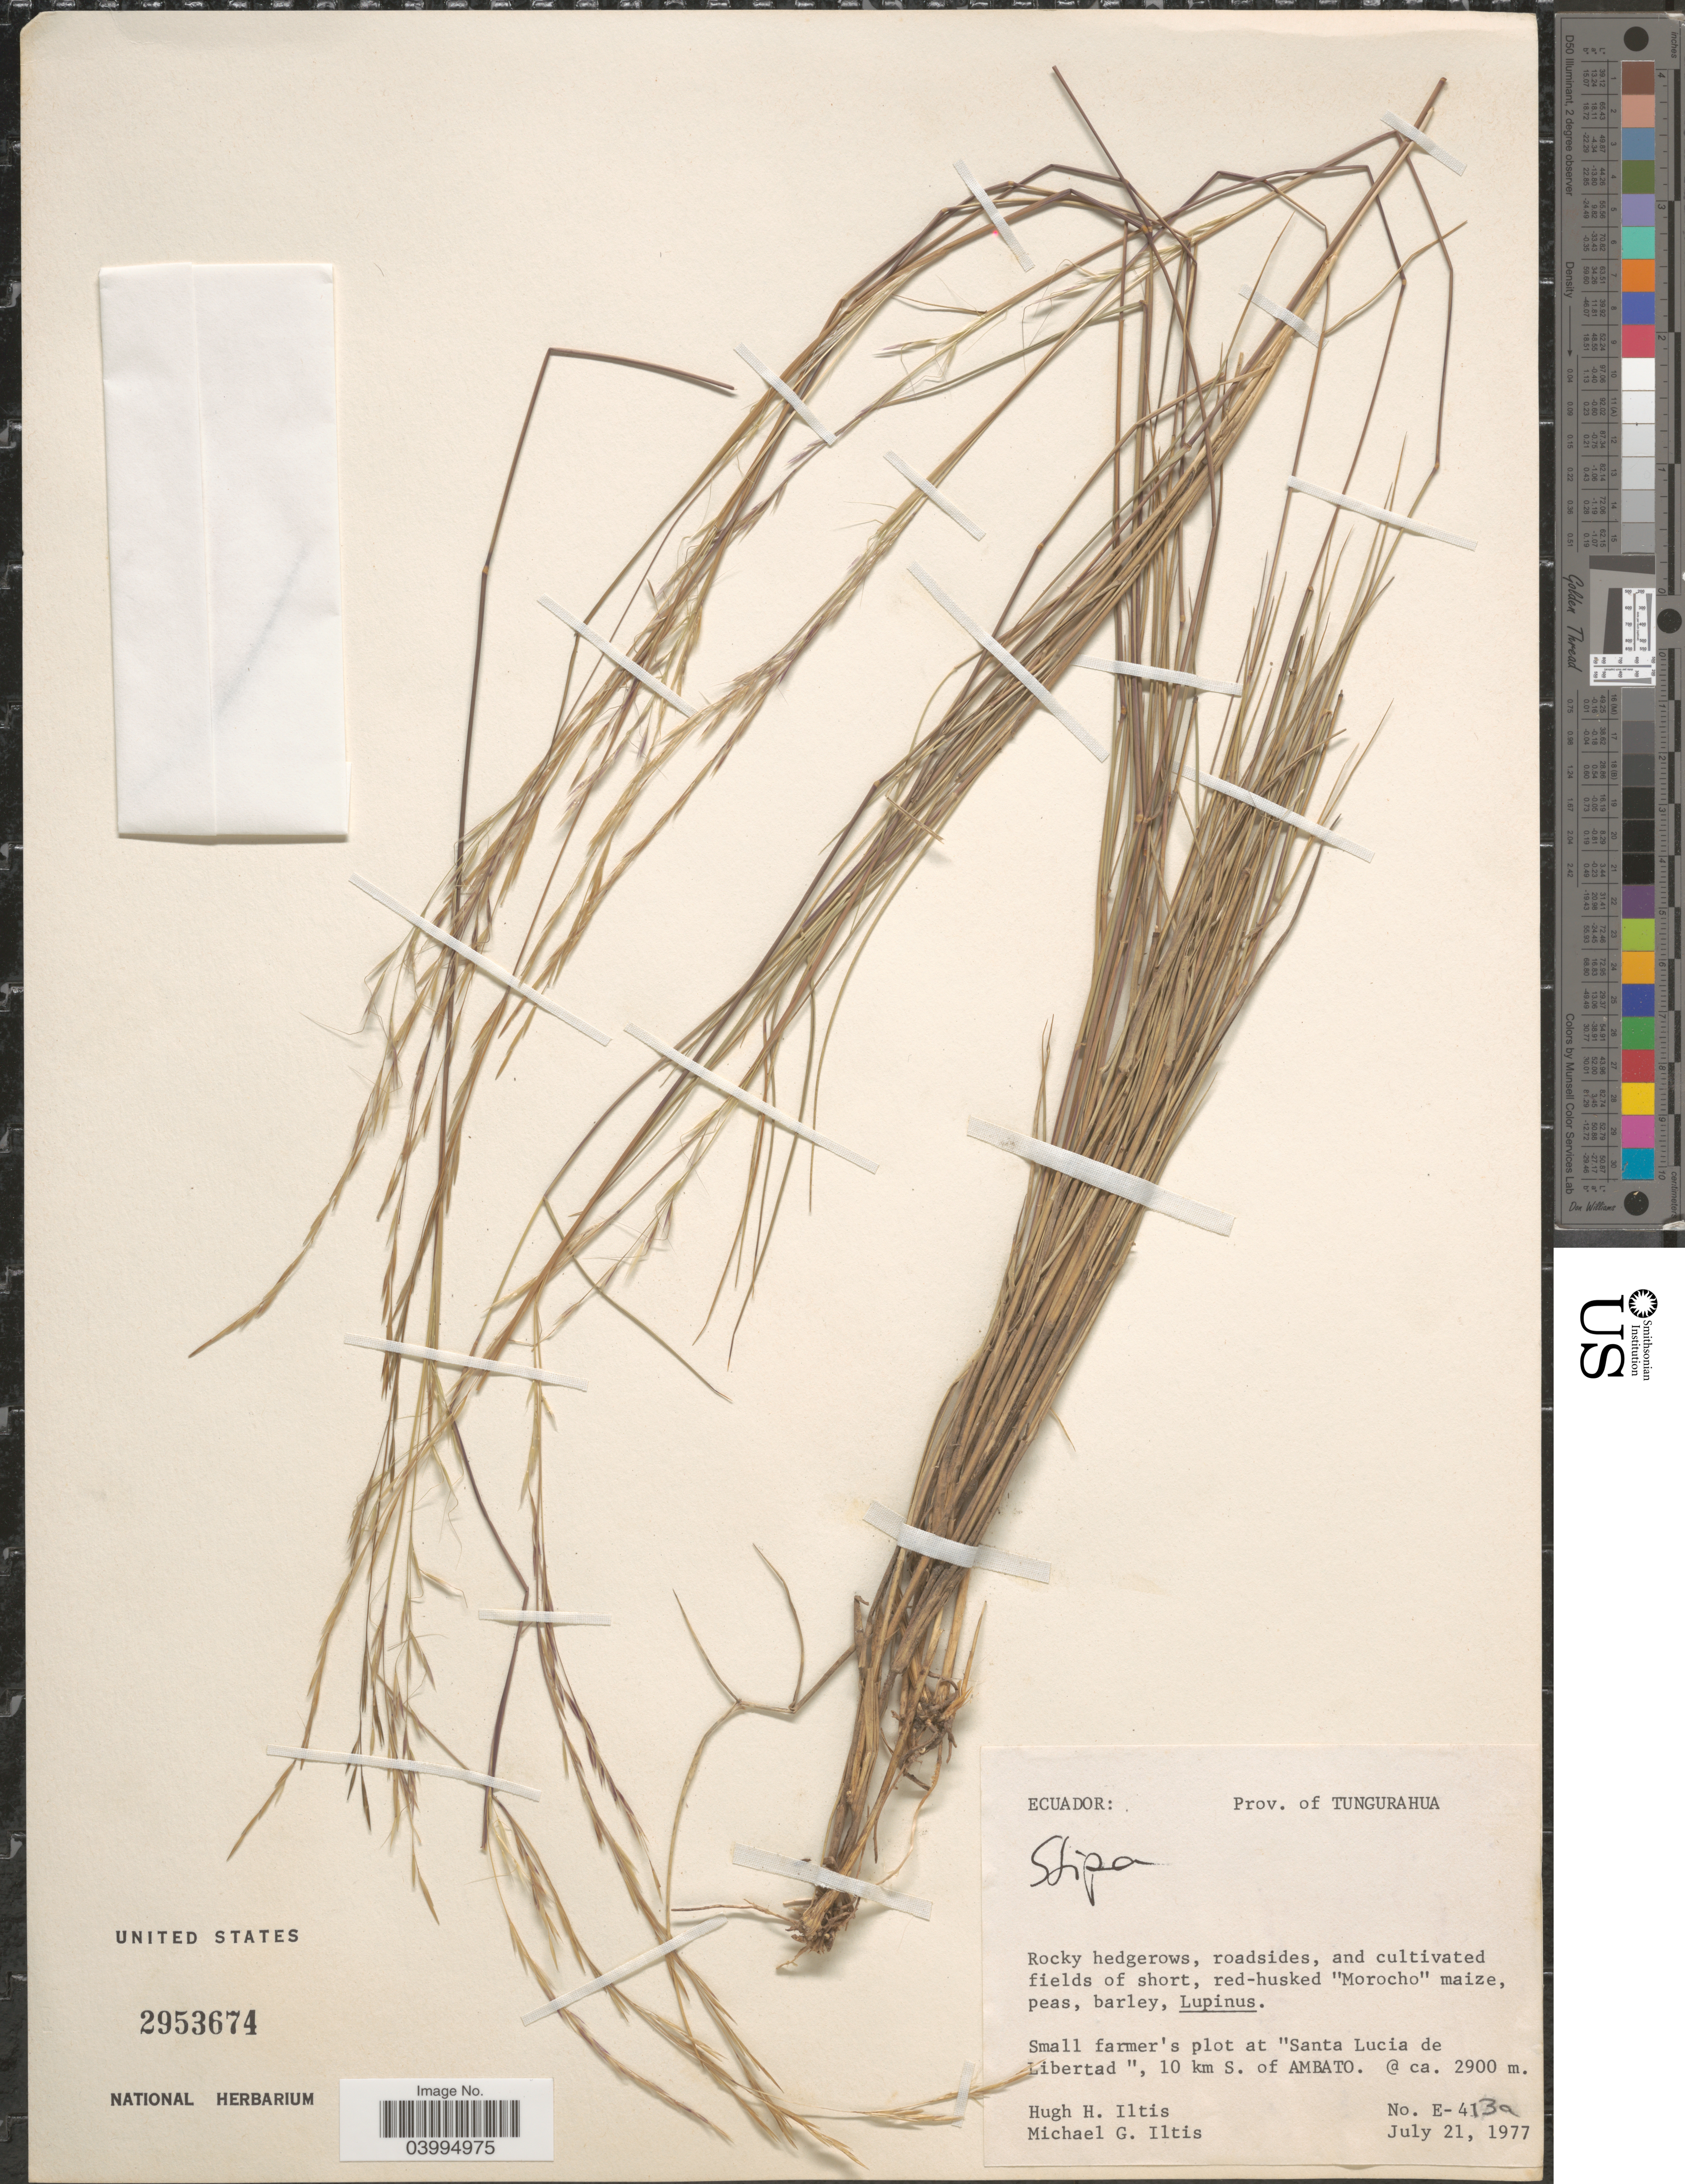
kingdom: Plantae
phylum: Tracheophyta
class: Liliopsida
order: Poales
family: Poaceae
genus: Stipa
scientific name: Stipa sp.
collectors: H. Iltis & M. G. Iltis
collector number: E-413a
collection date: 1977-07-21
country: Ecuador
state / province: Tungurahua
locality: Small farmer's plot at "Santa Lucia de Libertad", 10 km S. of Ambato.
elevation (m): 2900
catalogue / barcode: US 2953674